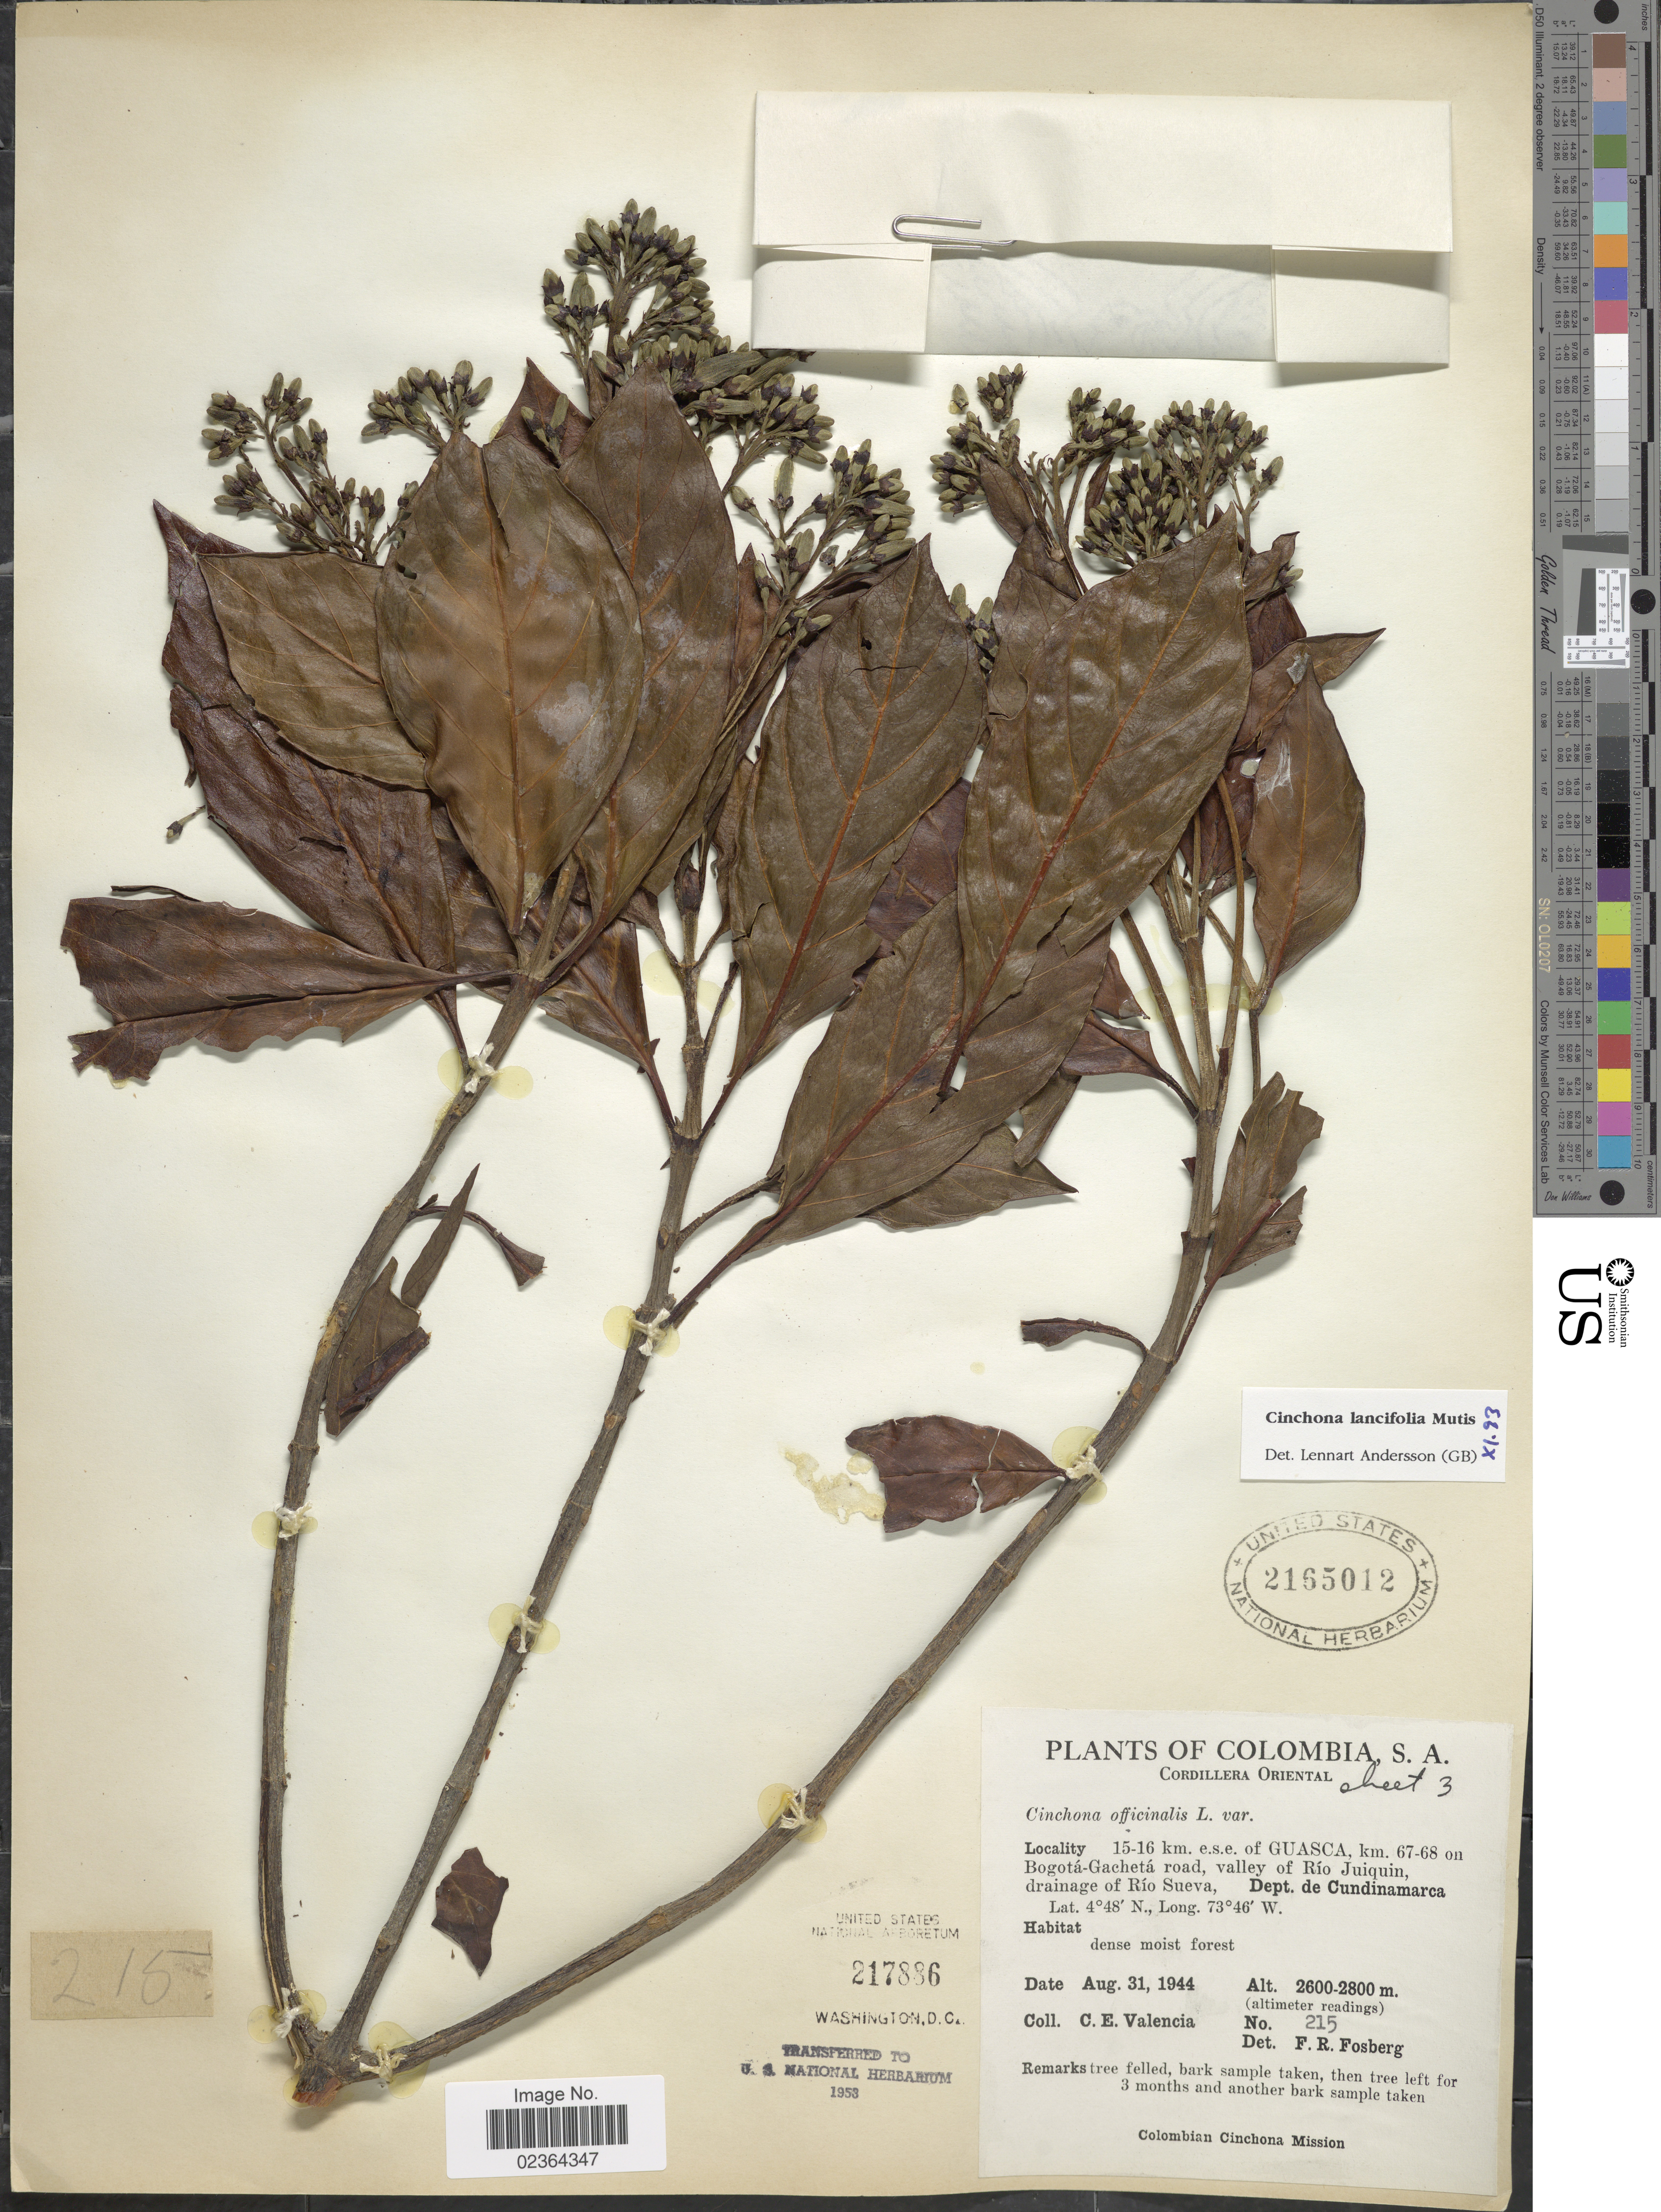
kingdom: Plantae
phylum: Tracheophyta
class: Magnoliopsida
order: Gentianales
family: Rubiaceae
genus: Cinchona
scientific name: Cinchona lancifolia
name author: Mutis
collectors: C. Valencia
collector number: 215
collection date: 1944-08-31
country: Colombia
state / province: Cundinamarca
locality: Cordillera Oriental, 15-16 km. e.s.e. of Guasca, km. 67-68 on Bogota-Gacheta road, valley of Rio Juiquin, drainage of Rio Sueva, Dept. de Cundinamarca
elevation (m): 2600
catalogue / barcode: US 2165012